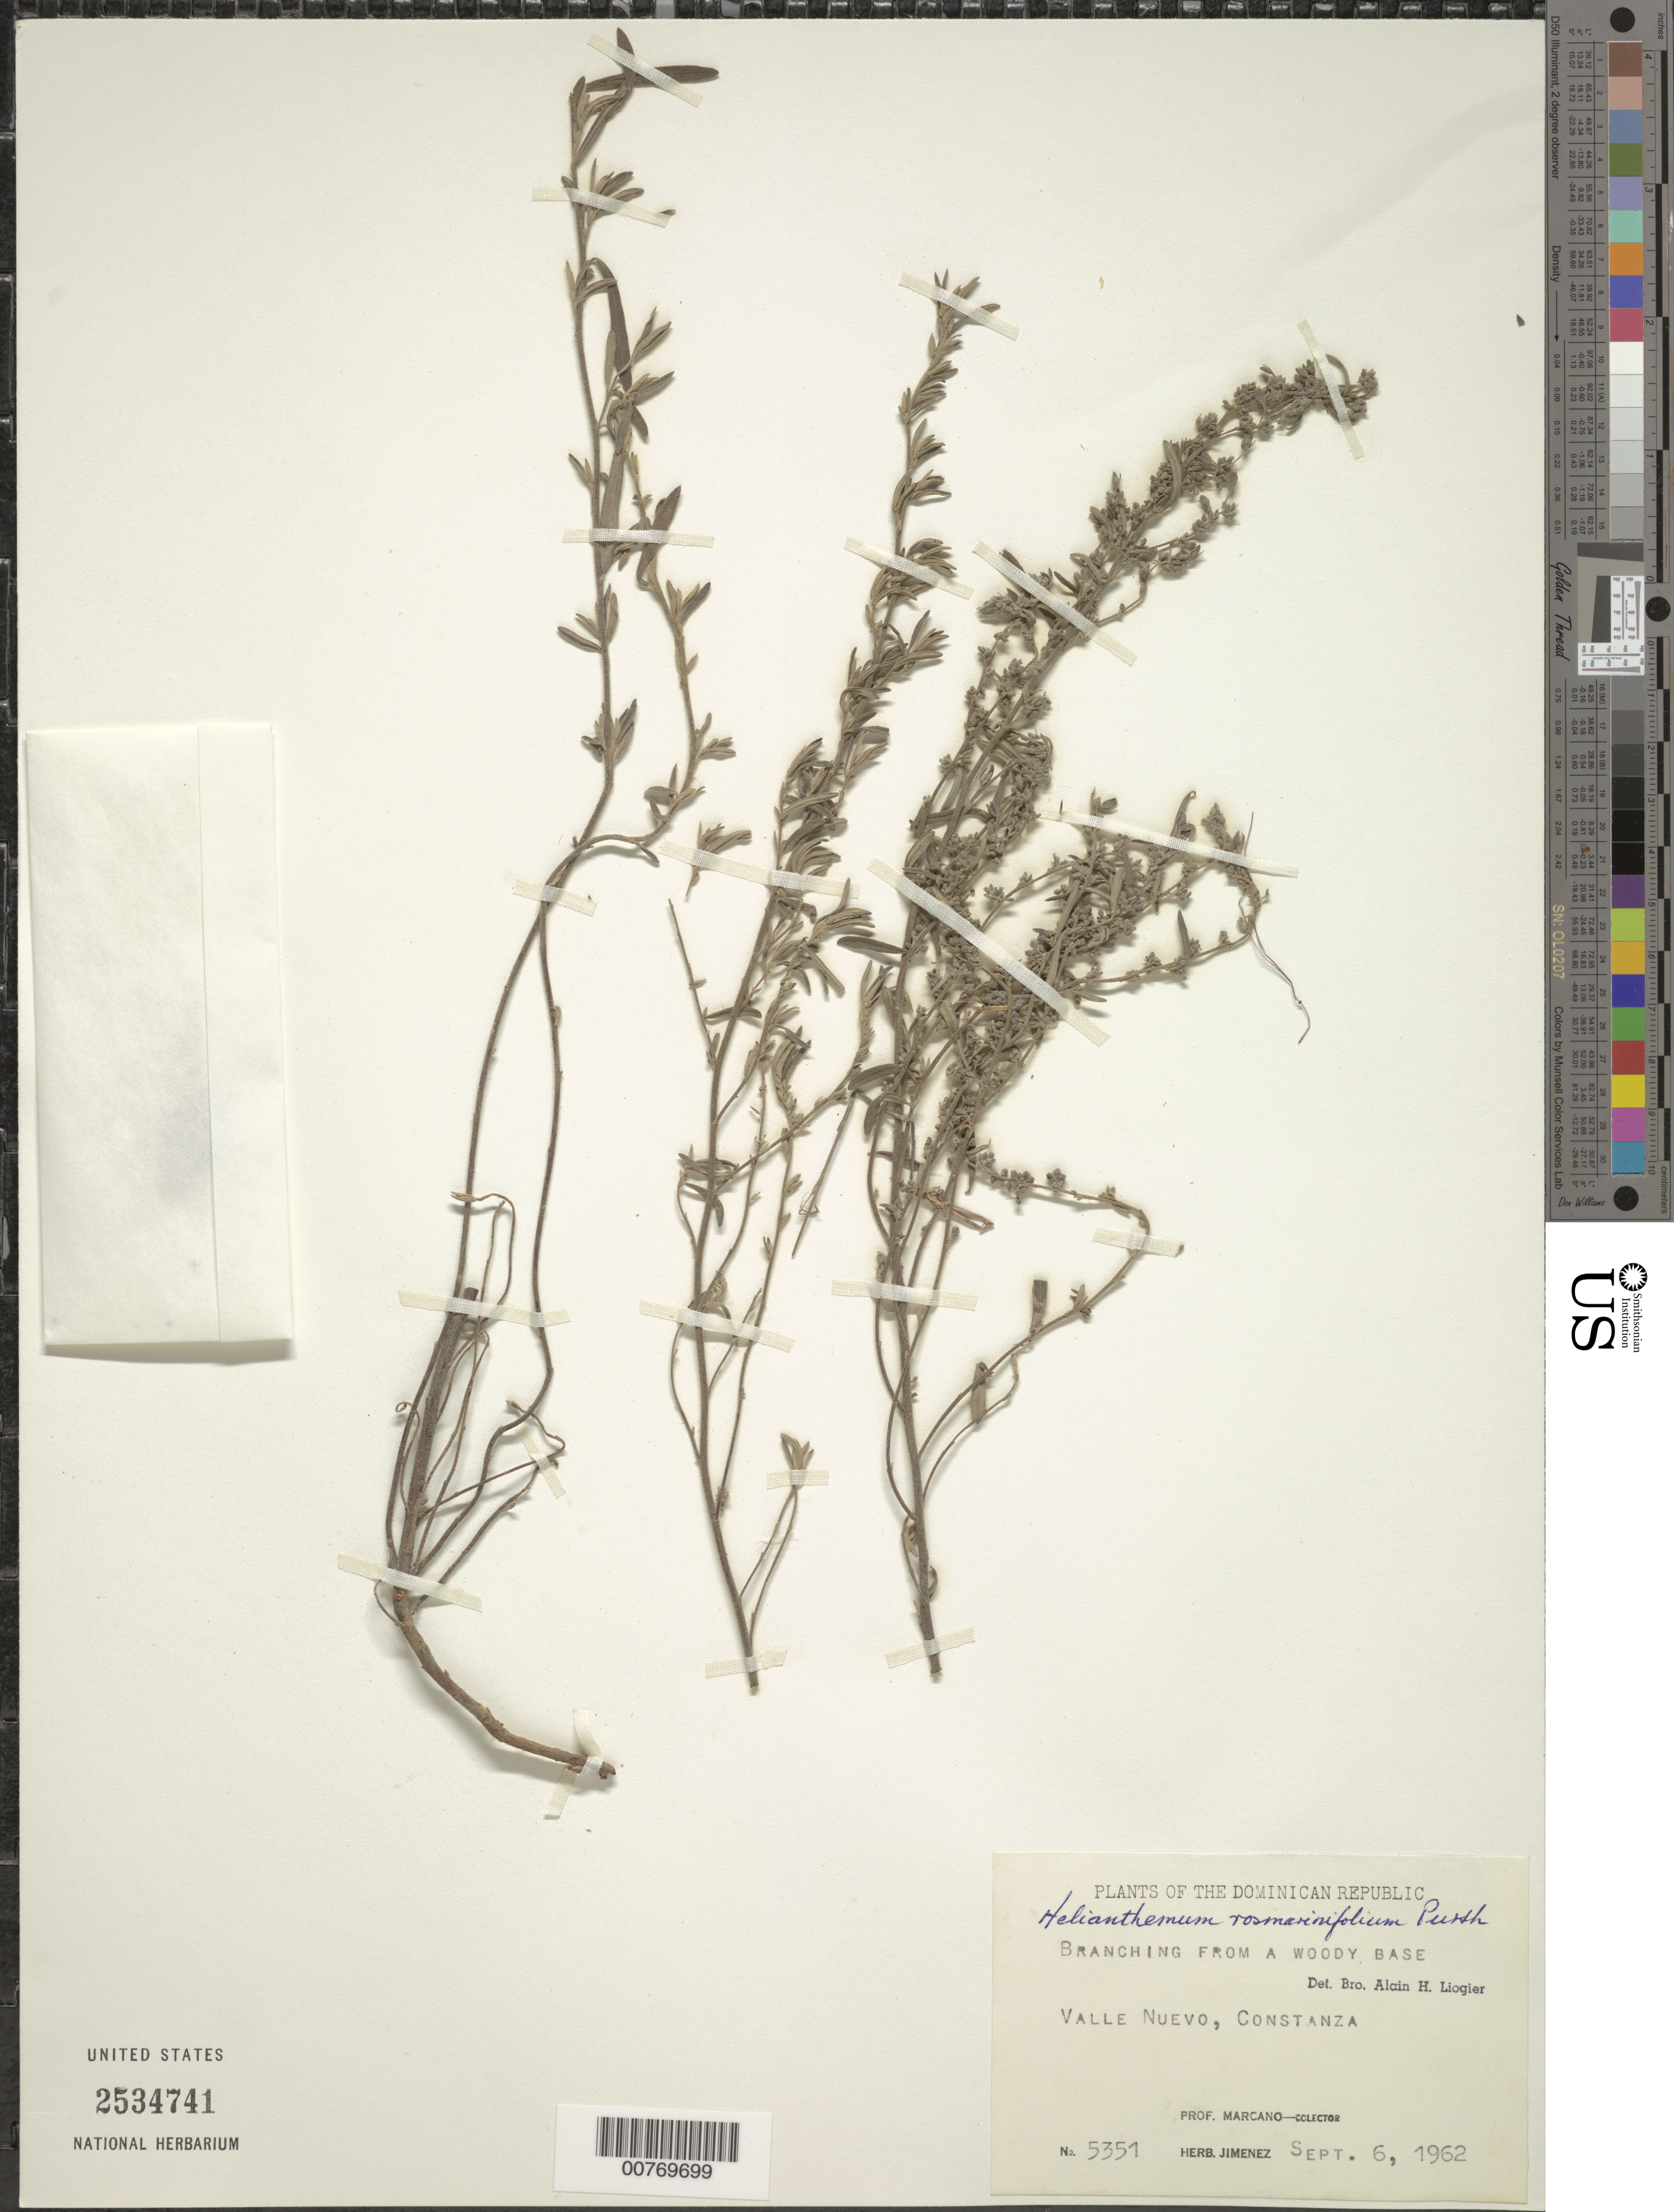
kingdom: Plantae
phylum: Tracheophyta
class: Magnoliopsida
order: Malvales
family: Bixaceae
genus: Bixa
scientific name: Bixa orellana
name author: L.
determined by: Liogier, Alain H.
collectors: E. J. Marcano F.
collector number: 5351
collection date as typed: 06 Sep 1962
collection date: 1962-09-06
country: Dominican Republic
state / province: La Vega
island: Hispaniola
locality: Valle Nuevo, Constanza.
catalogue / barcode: US 2534741